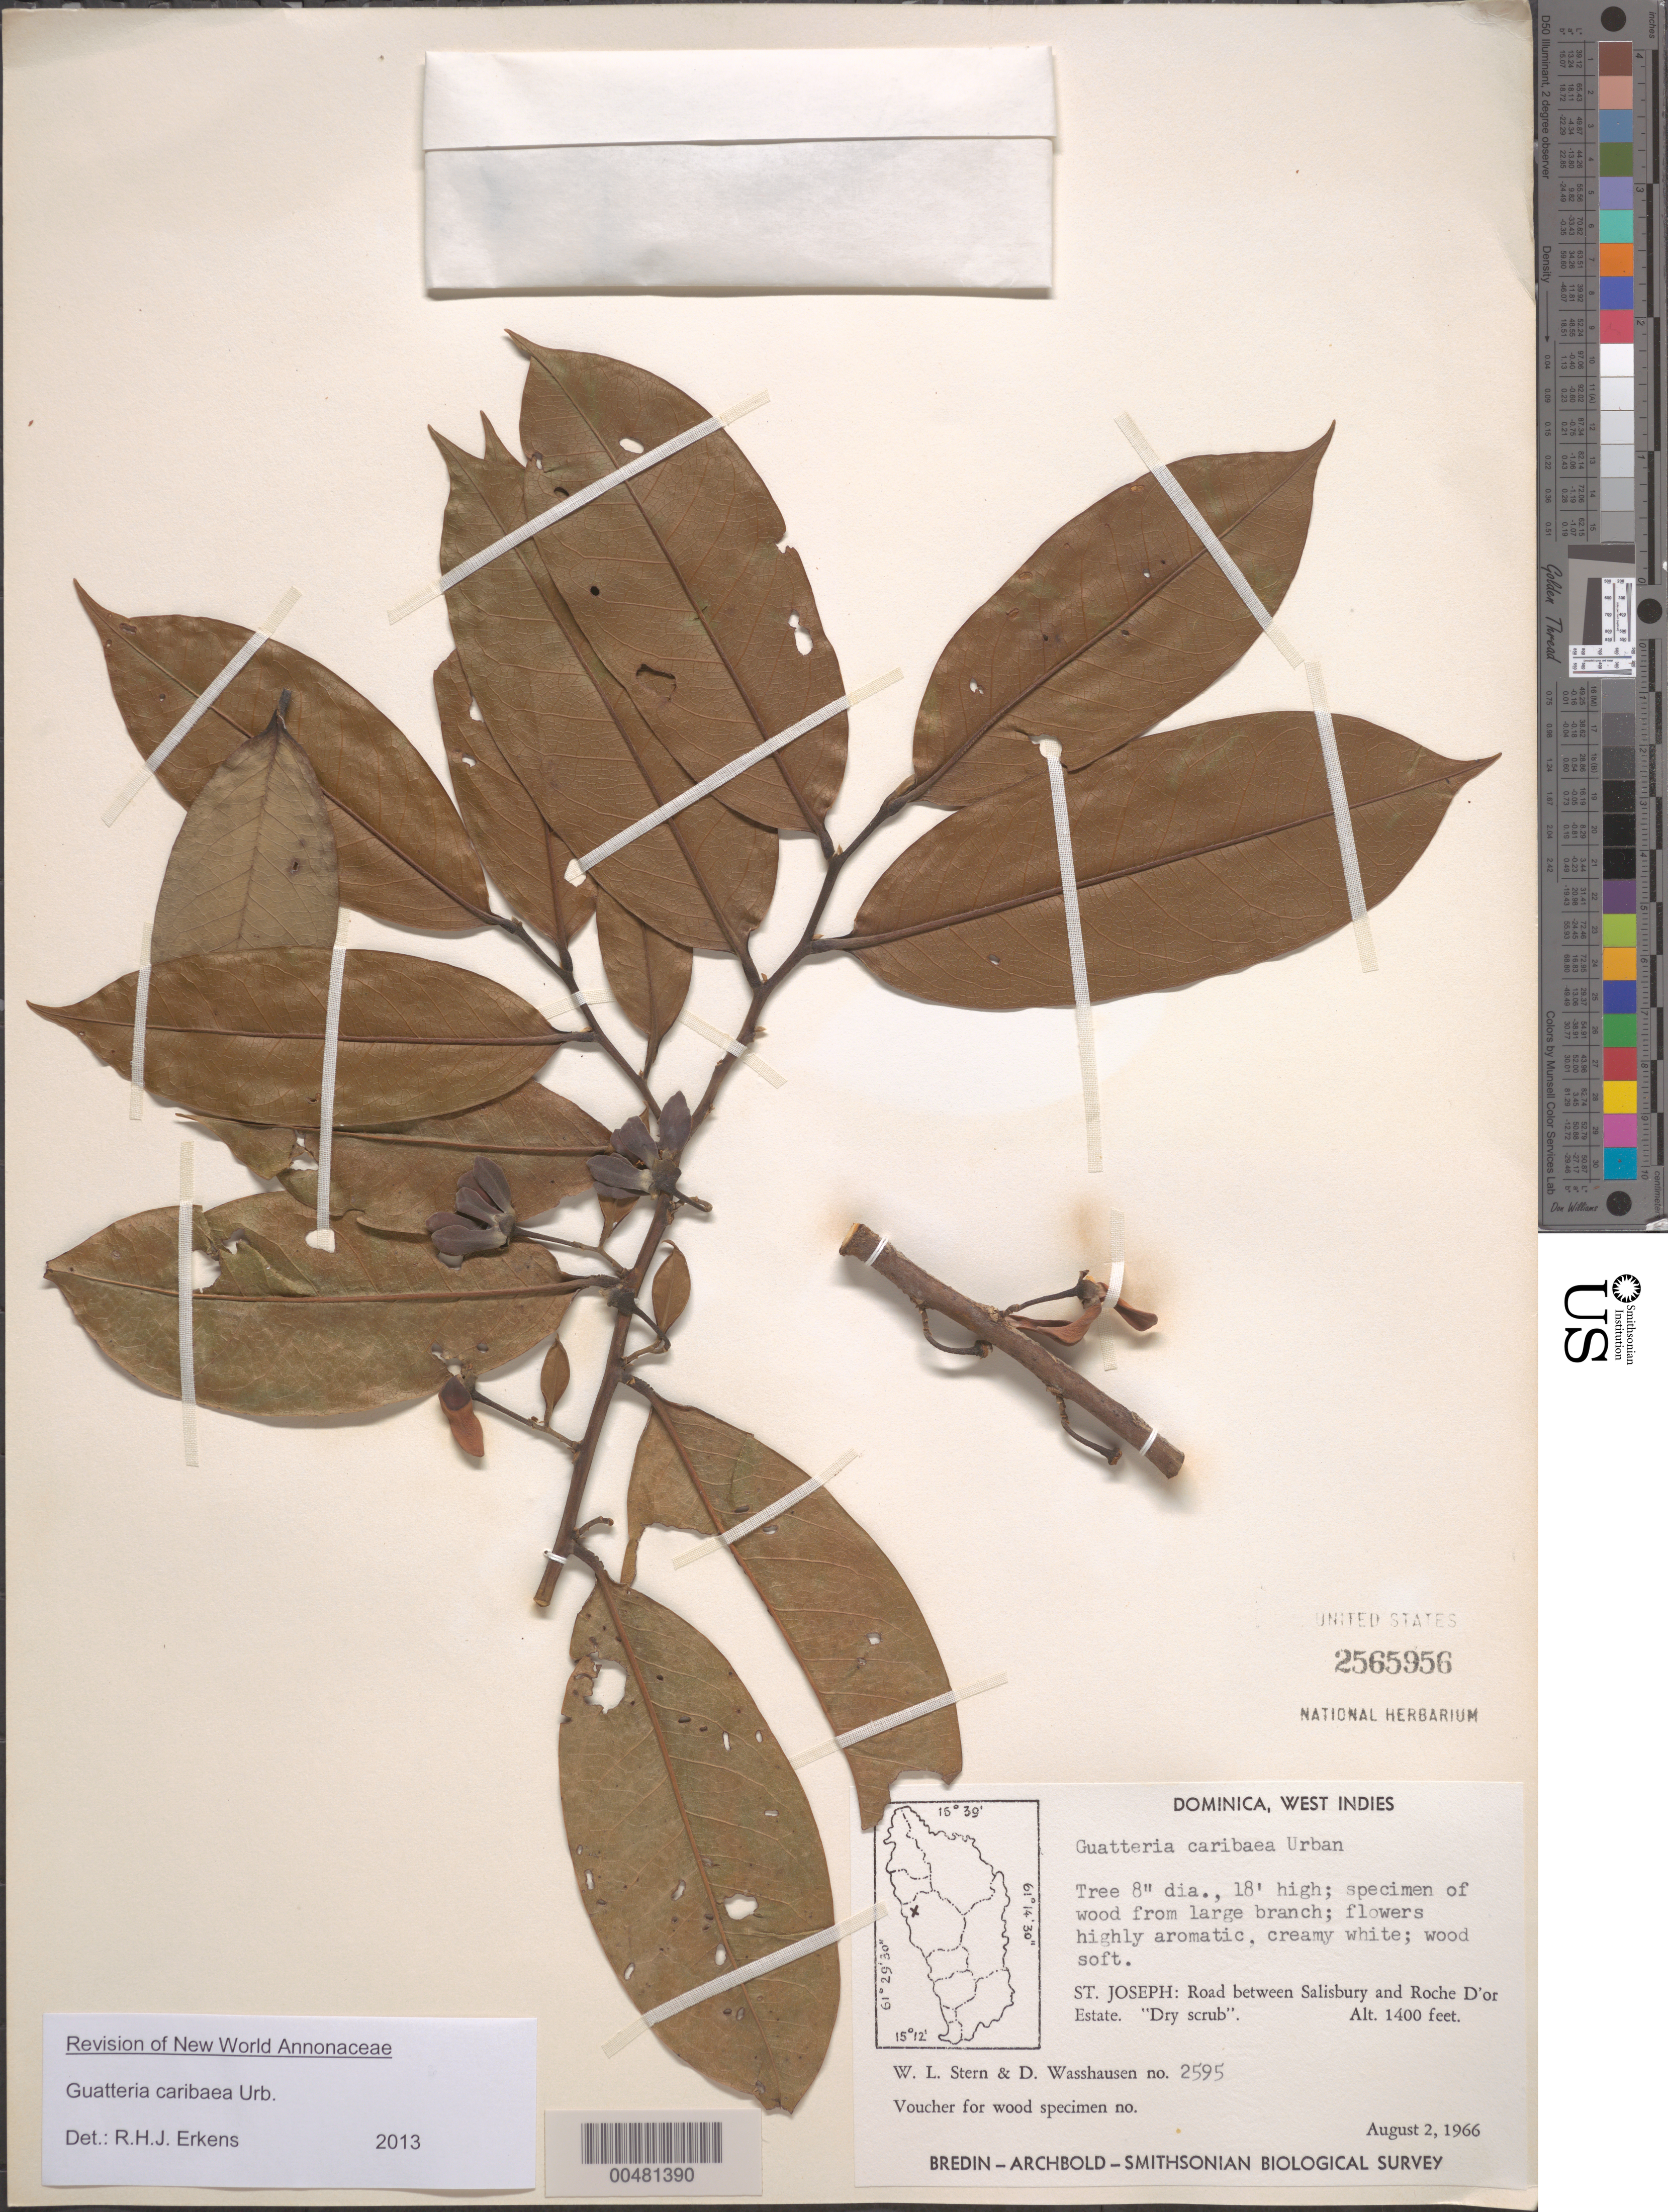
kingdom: Plantae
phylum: Tracheophyta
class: Magnoliopsida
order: Magnoliales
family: Annonaceae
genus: Guatteria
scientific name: Guatteria caribaea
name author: Urb.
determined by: Erkens, R. H. J.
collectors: W. L. Stern & D. C. Wasshausen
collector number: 2595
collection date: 1966-08-02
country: Dominica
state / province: St. Joseph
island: Dominica I.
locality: Road between Salisbury and Roche d'or Estate.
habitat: Dry scrub.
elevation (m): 427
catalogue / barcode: US 2565956